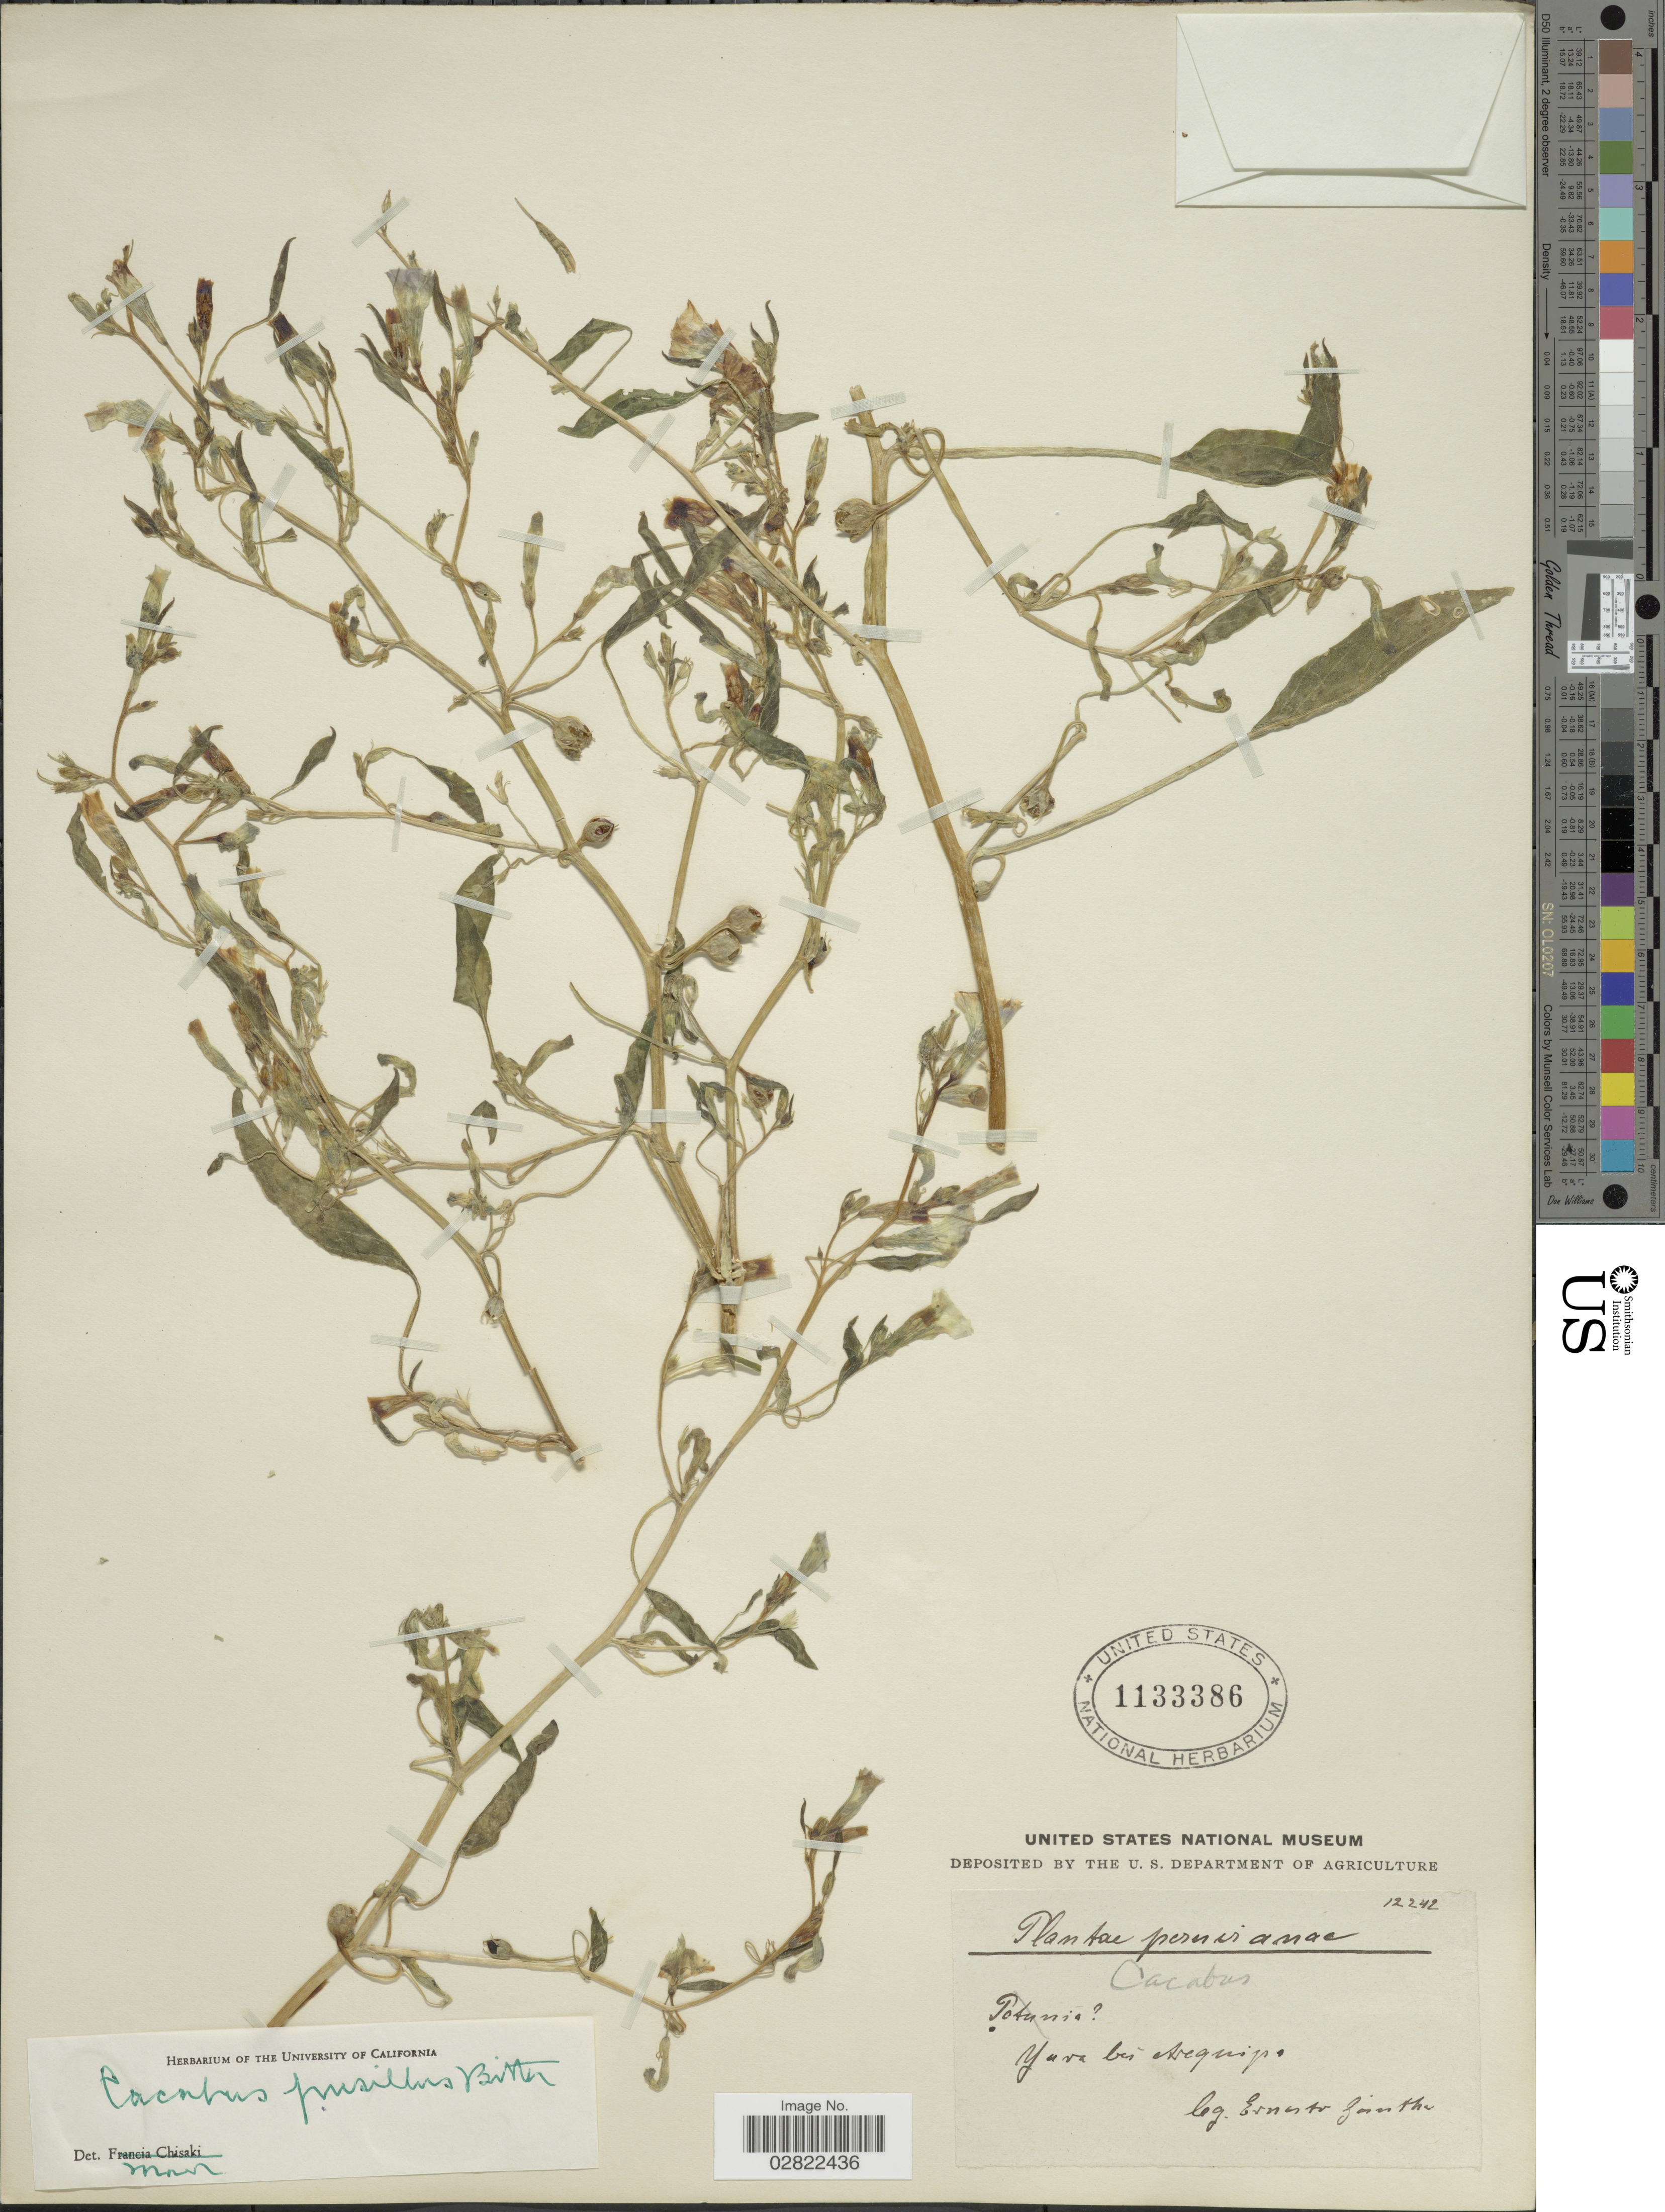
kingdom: Plantae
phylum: Tracheophyta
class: Magnoliopsida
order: Solanales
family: Solanaceae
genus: Exodeconus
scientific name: Exodeconus pusillus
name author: (Bitter) Axelius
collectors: E. Gunther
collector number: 12242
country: Peru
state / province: Arequipa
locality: Yura bei Arequipa.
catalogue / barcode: US 1133386